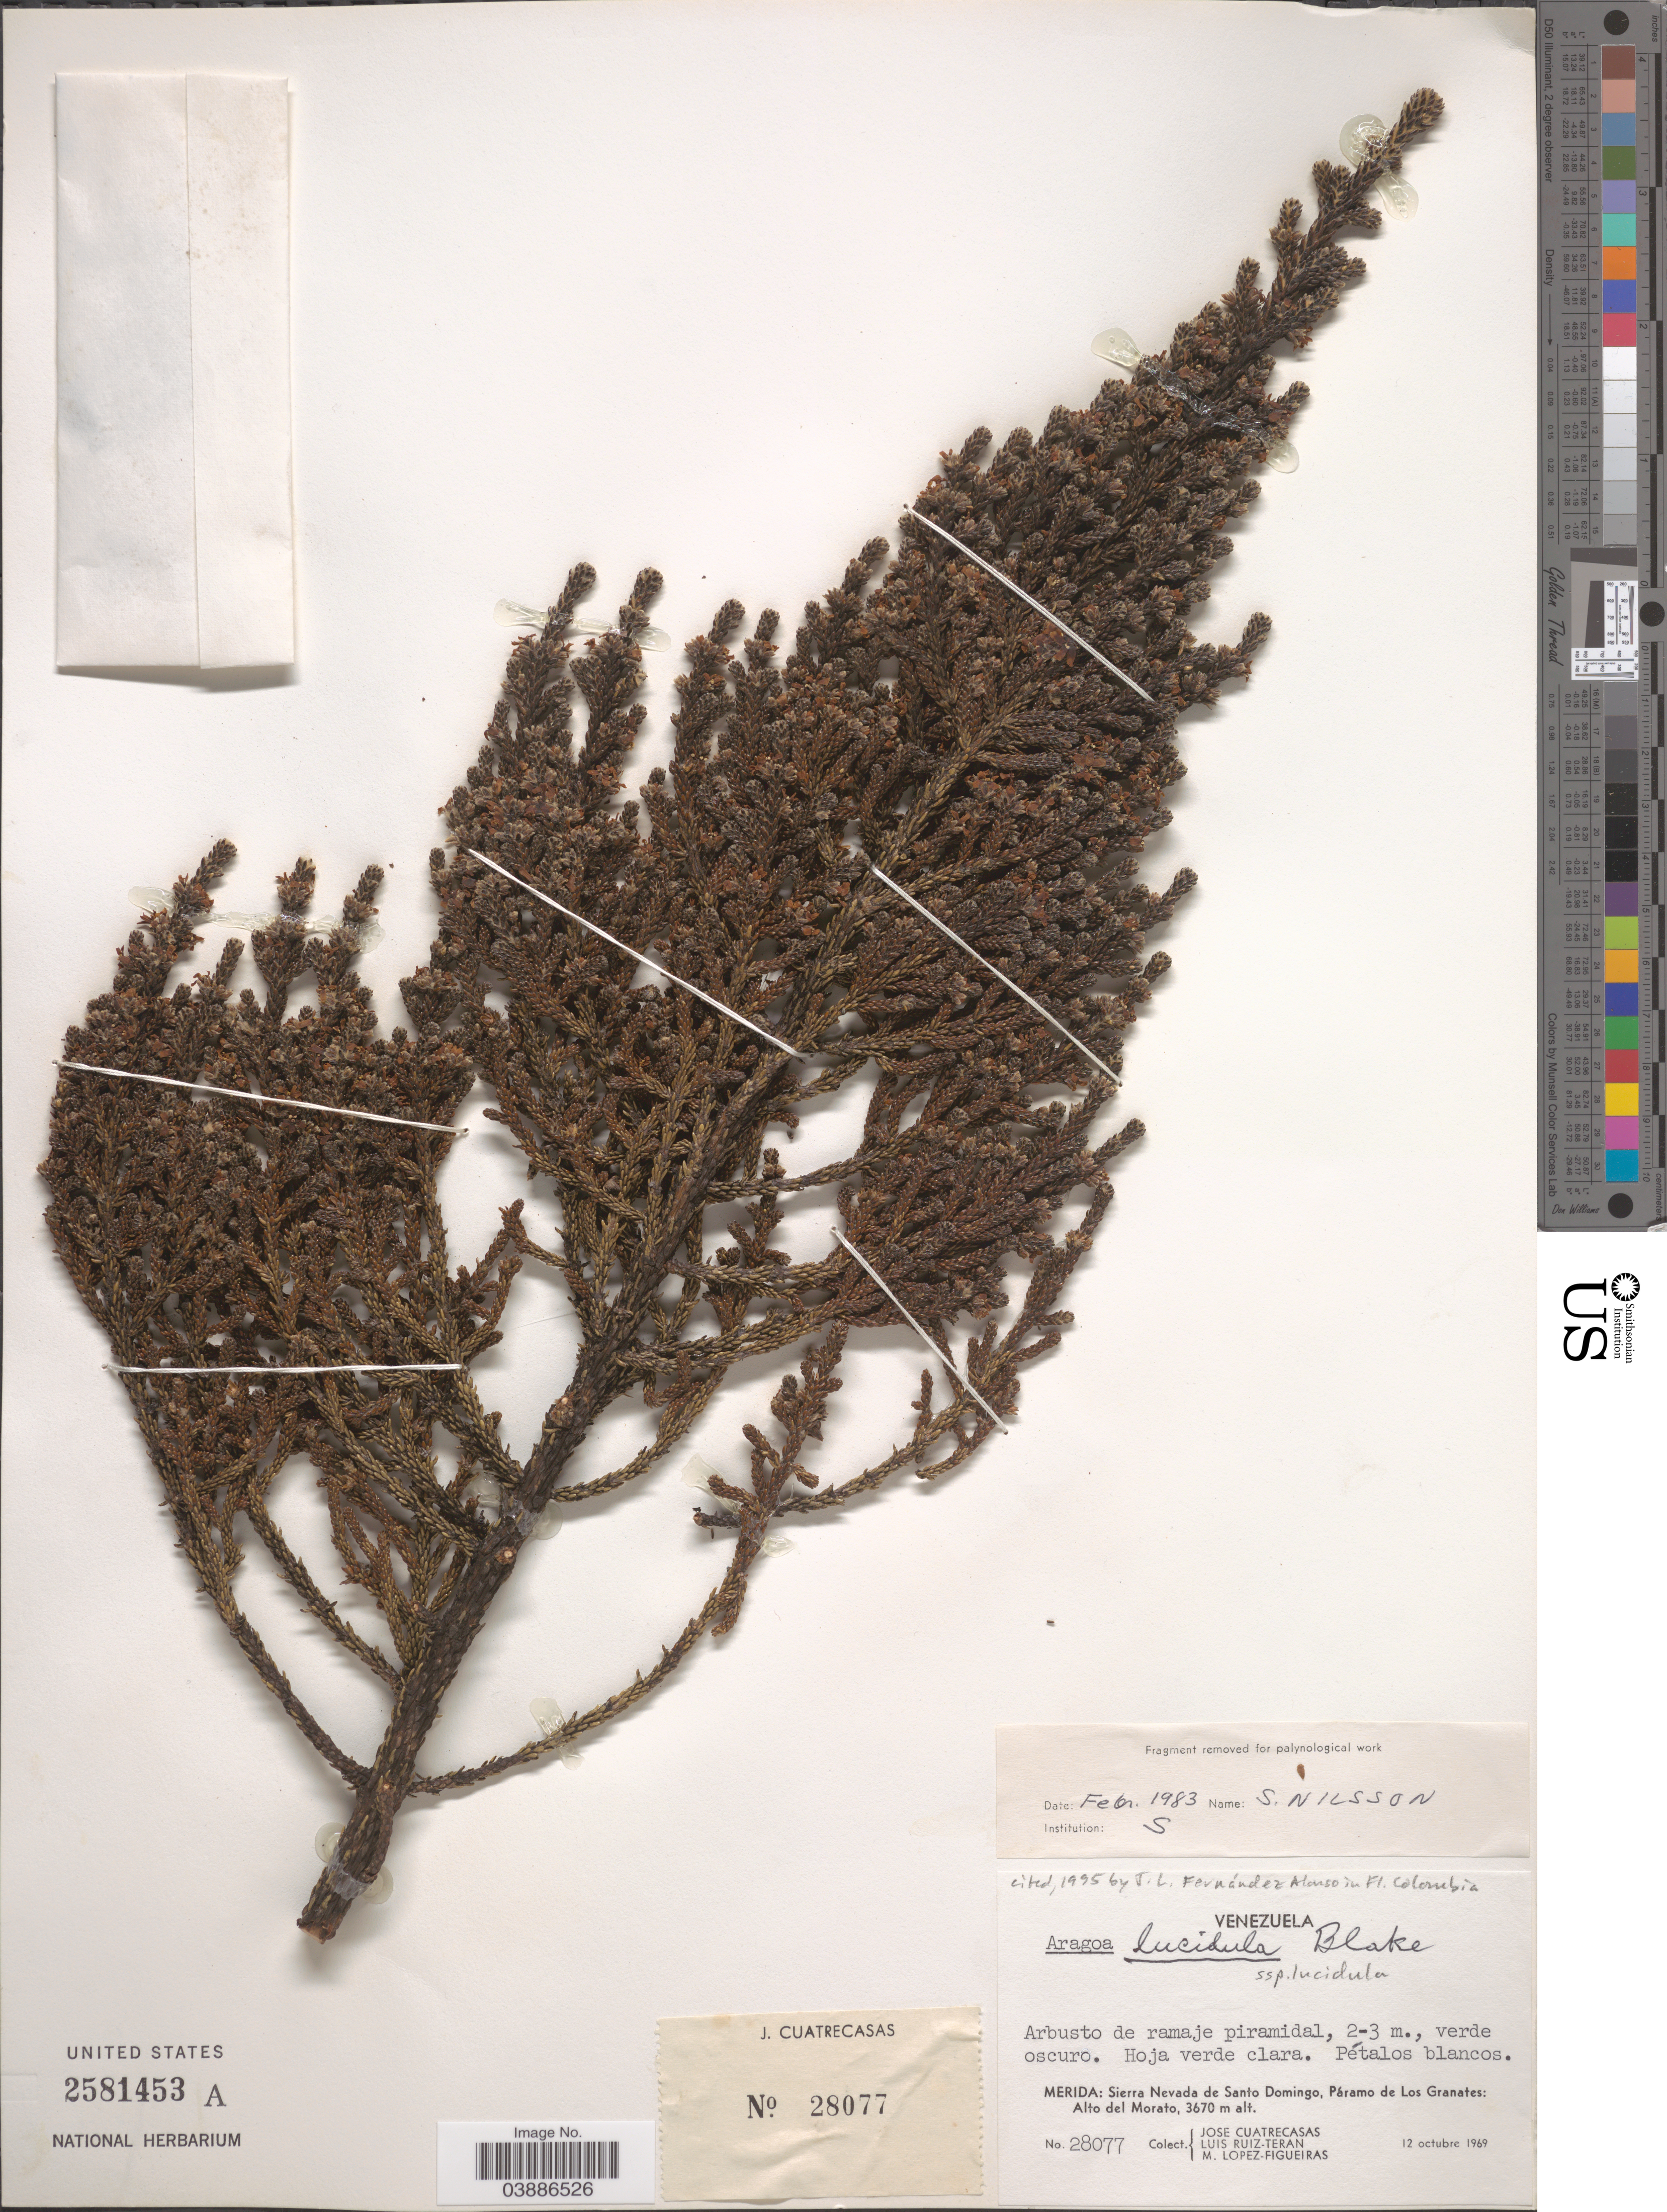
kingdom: Plantae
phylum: Tracheophyta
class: Magnoliopsida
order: Lamiales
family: Plantaginaceae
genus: Aragoa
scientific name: Aragoa lucidula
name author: S.F. Blake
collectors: J. Cuatrecasas, L. E. Ruíz-Terán & M. Lopéz-F.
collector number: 28077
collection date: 1969-10-12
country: Venezuela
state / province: Merida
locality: Sierra Nevada de Santo Domingo, Páramo de Los Granates: Alto del Morato.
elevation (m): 3670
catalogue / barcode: US 2581453A